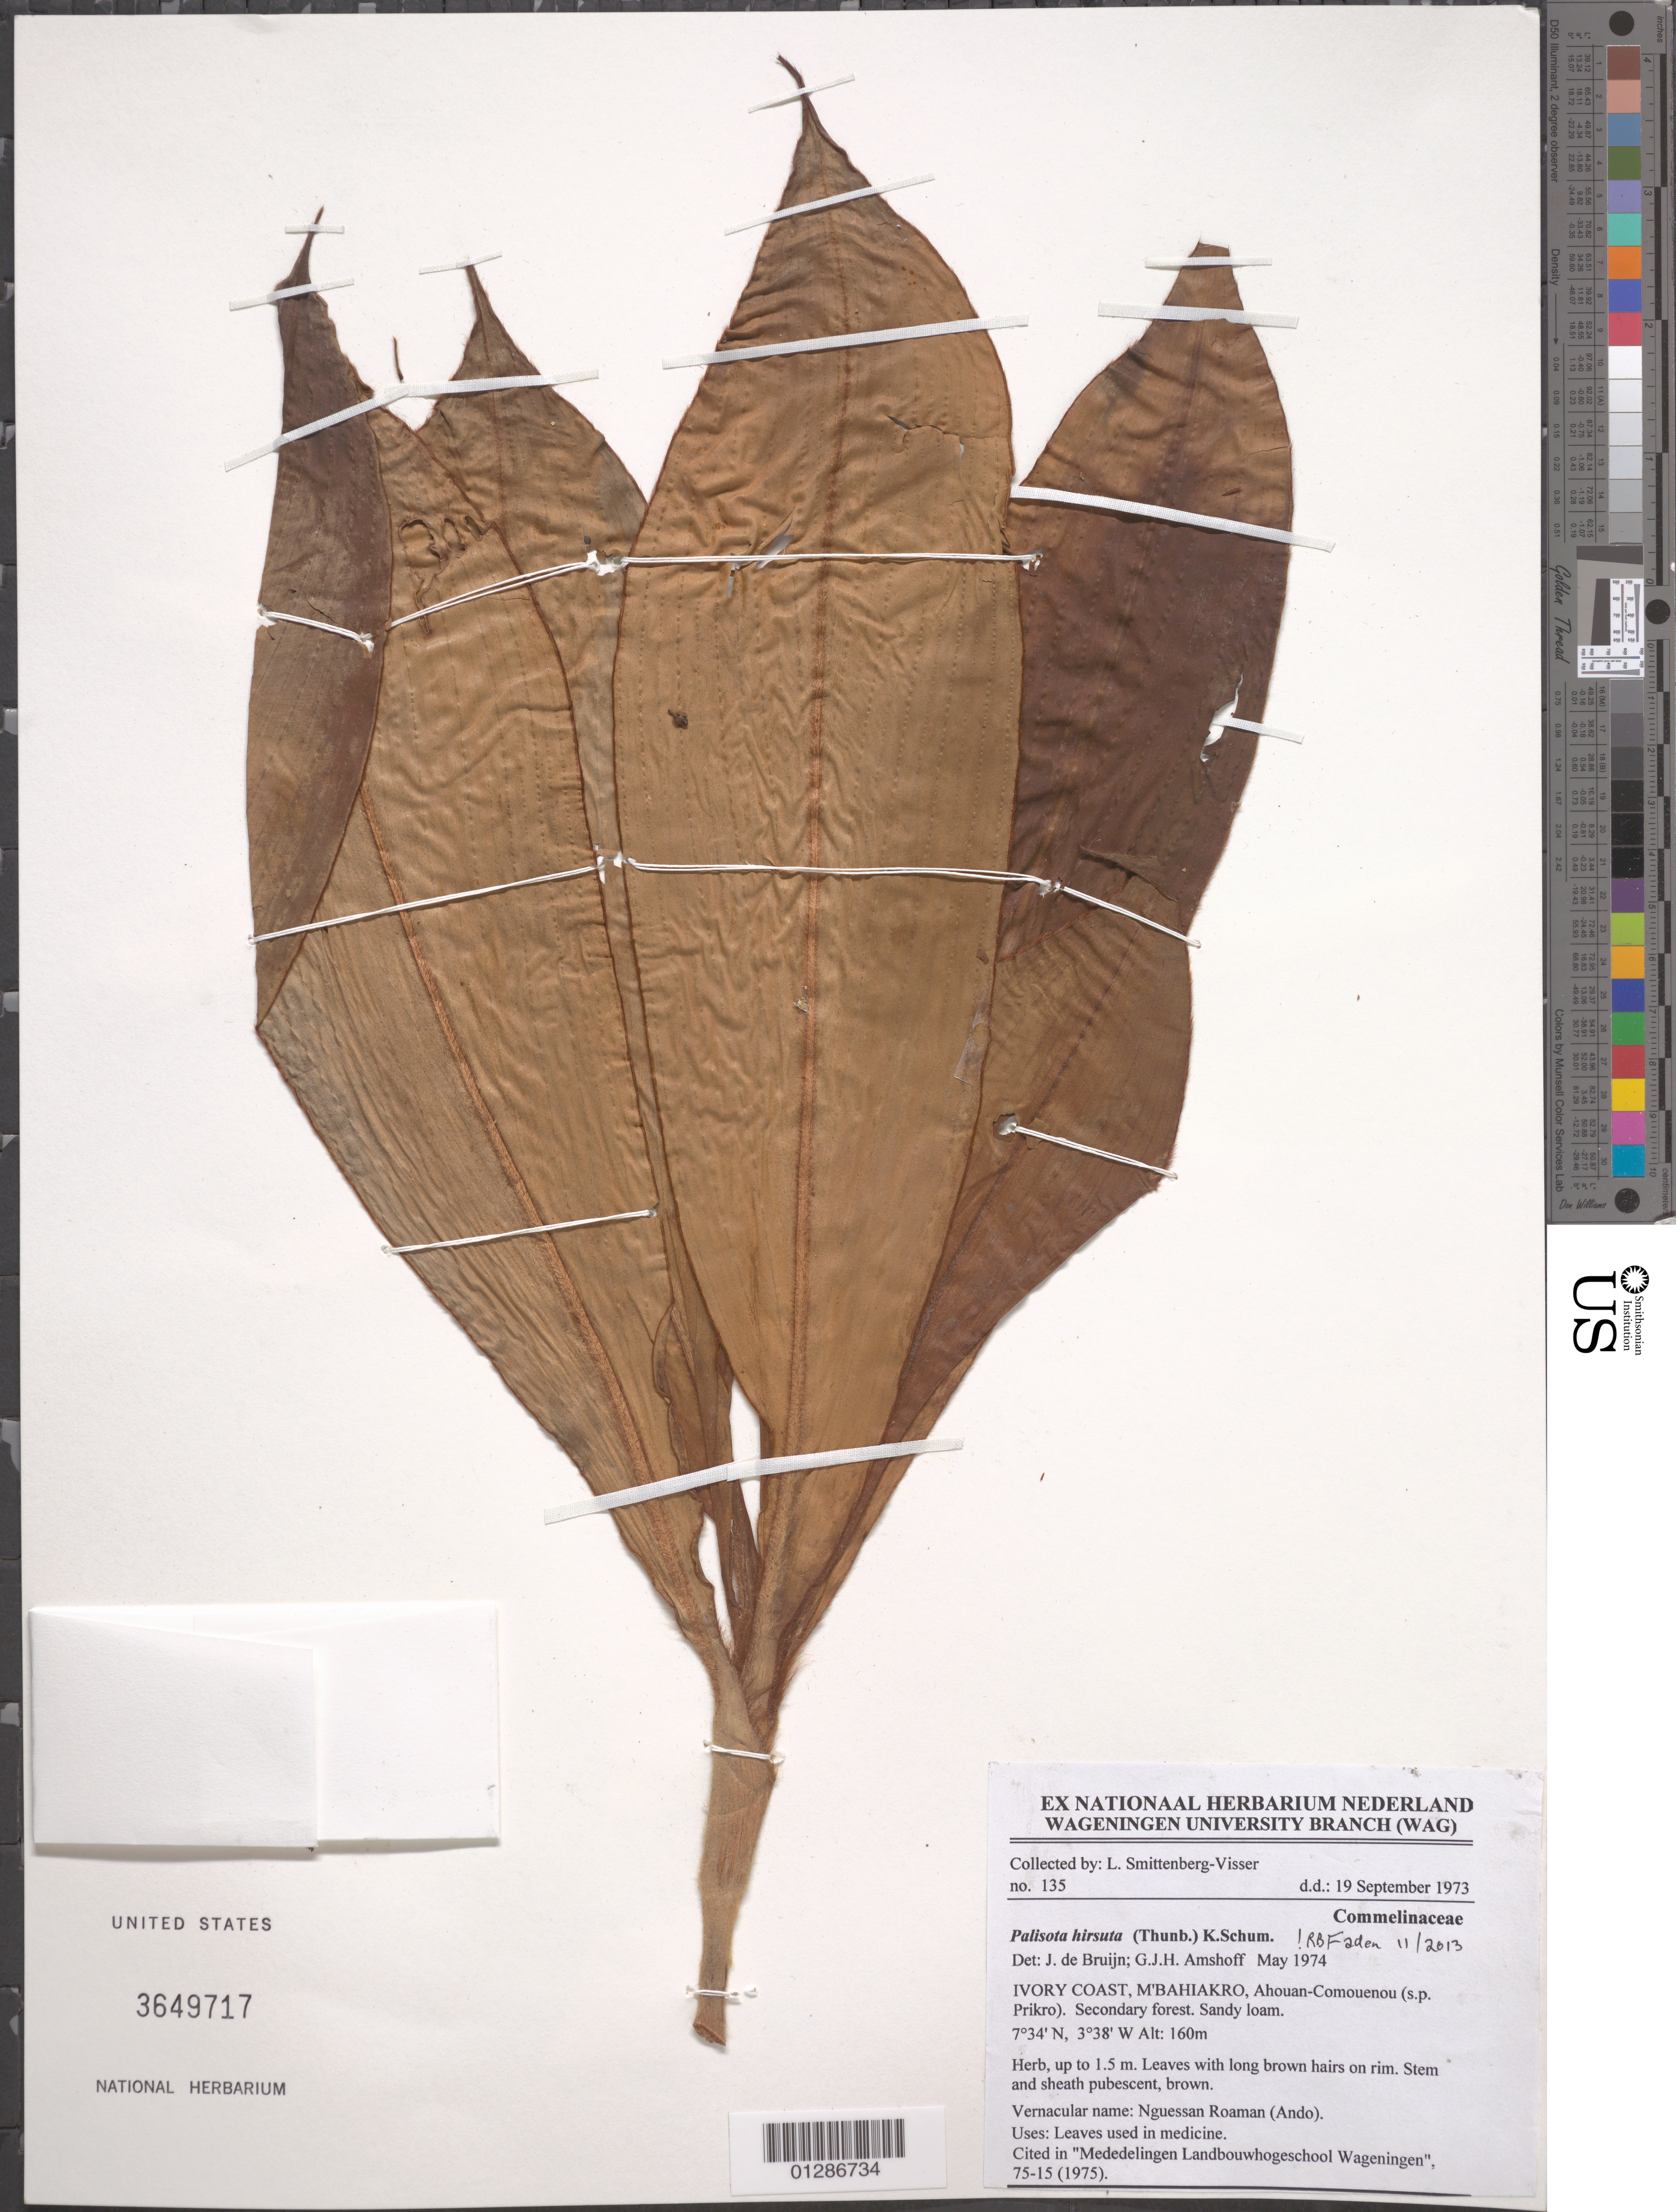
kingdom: Plantae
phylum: Tracheophyta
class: Liliopsida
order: Commelinales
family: Commelinaceae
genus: Palisota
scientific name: Palisota hirsuta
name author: (Thunb.) K. Schum.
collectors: L. Smittenberg-Visser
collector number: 135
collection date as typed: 19 Sep 1973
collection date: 1973-09-19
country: Ivory Coast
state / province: Lacs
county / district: Iffou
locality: Ahouan-Comouenou (s.p. Prikro).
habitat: Herb.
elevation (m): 160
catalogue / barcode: US 3649717